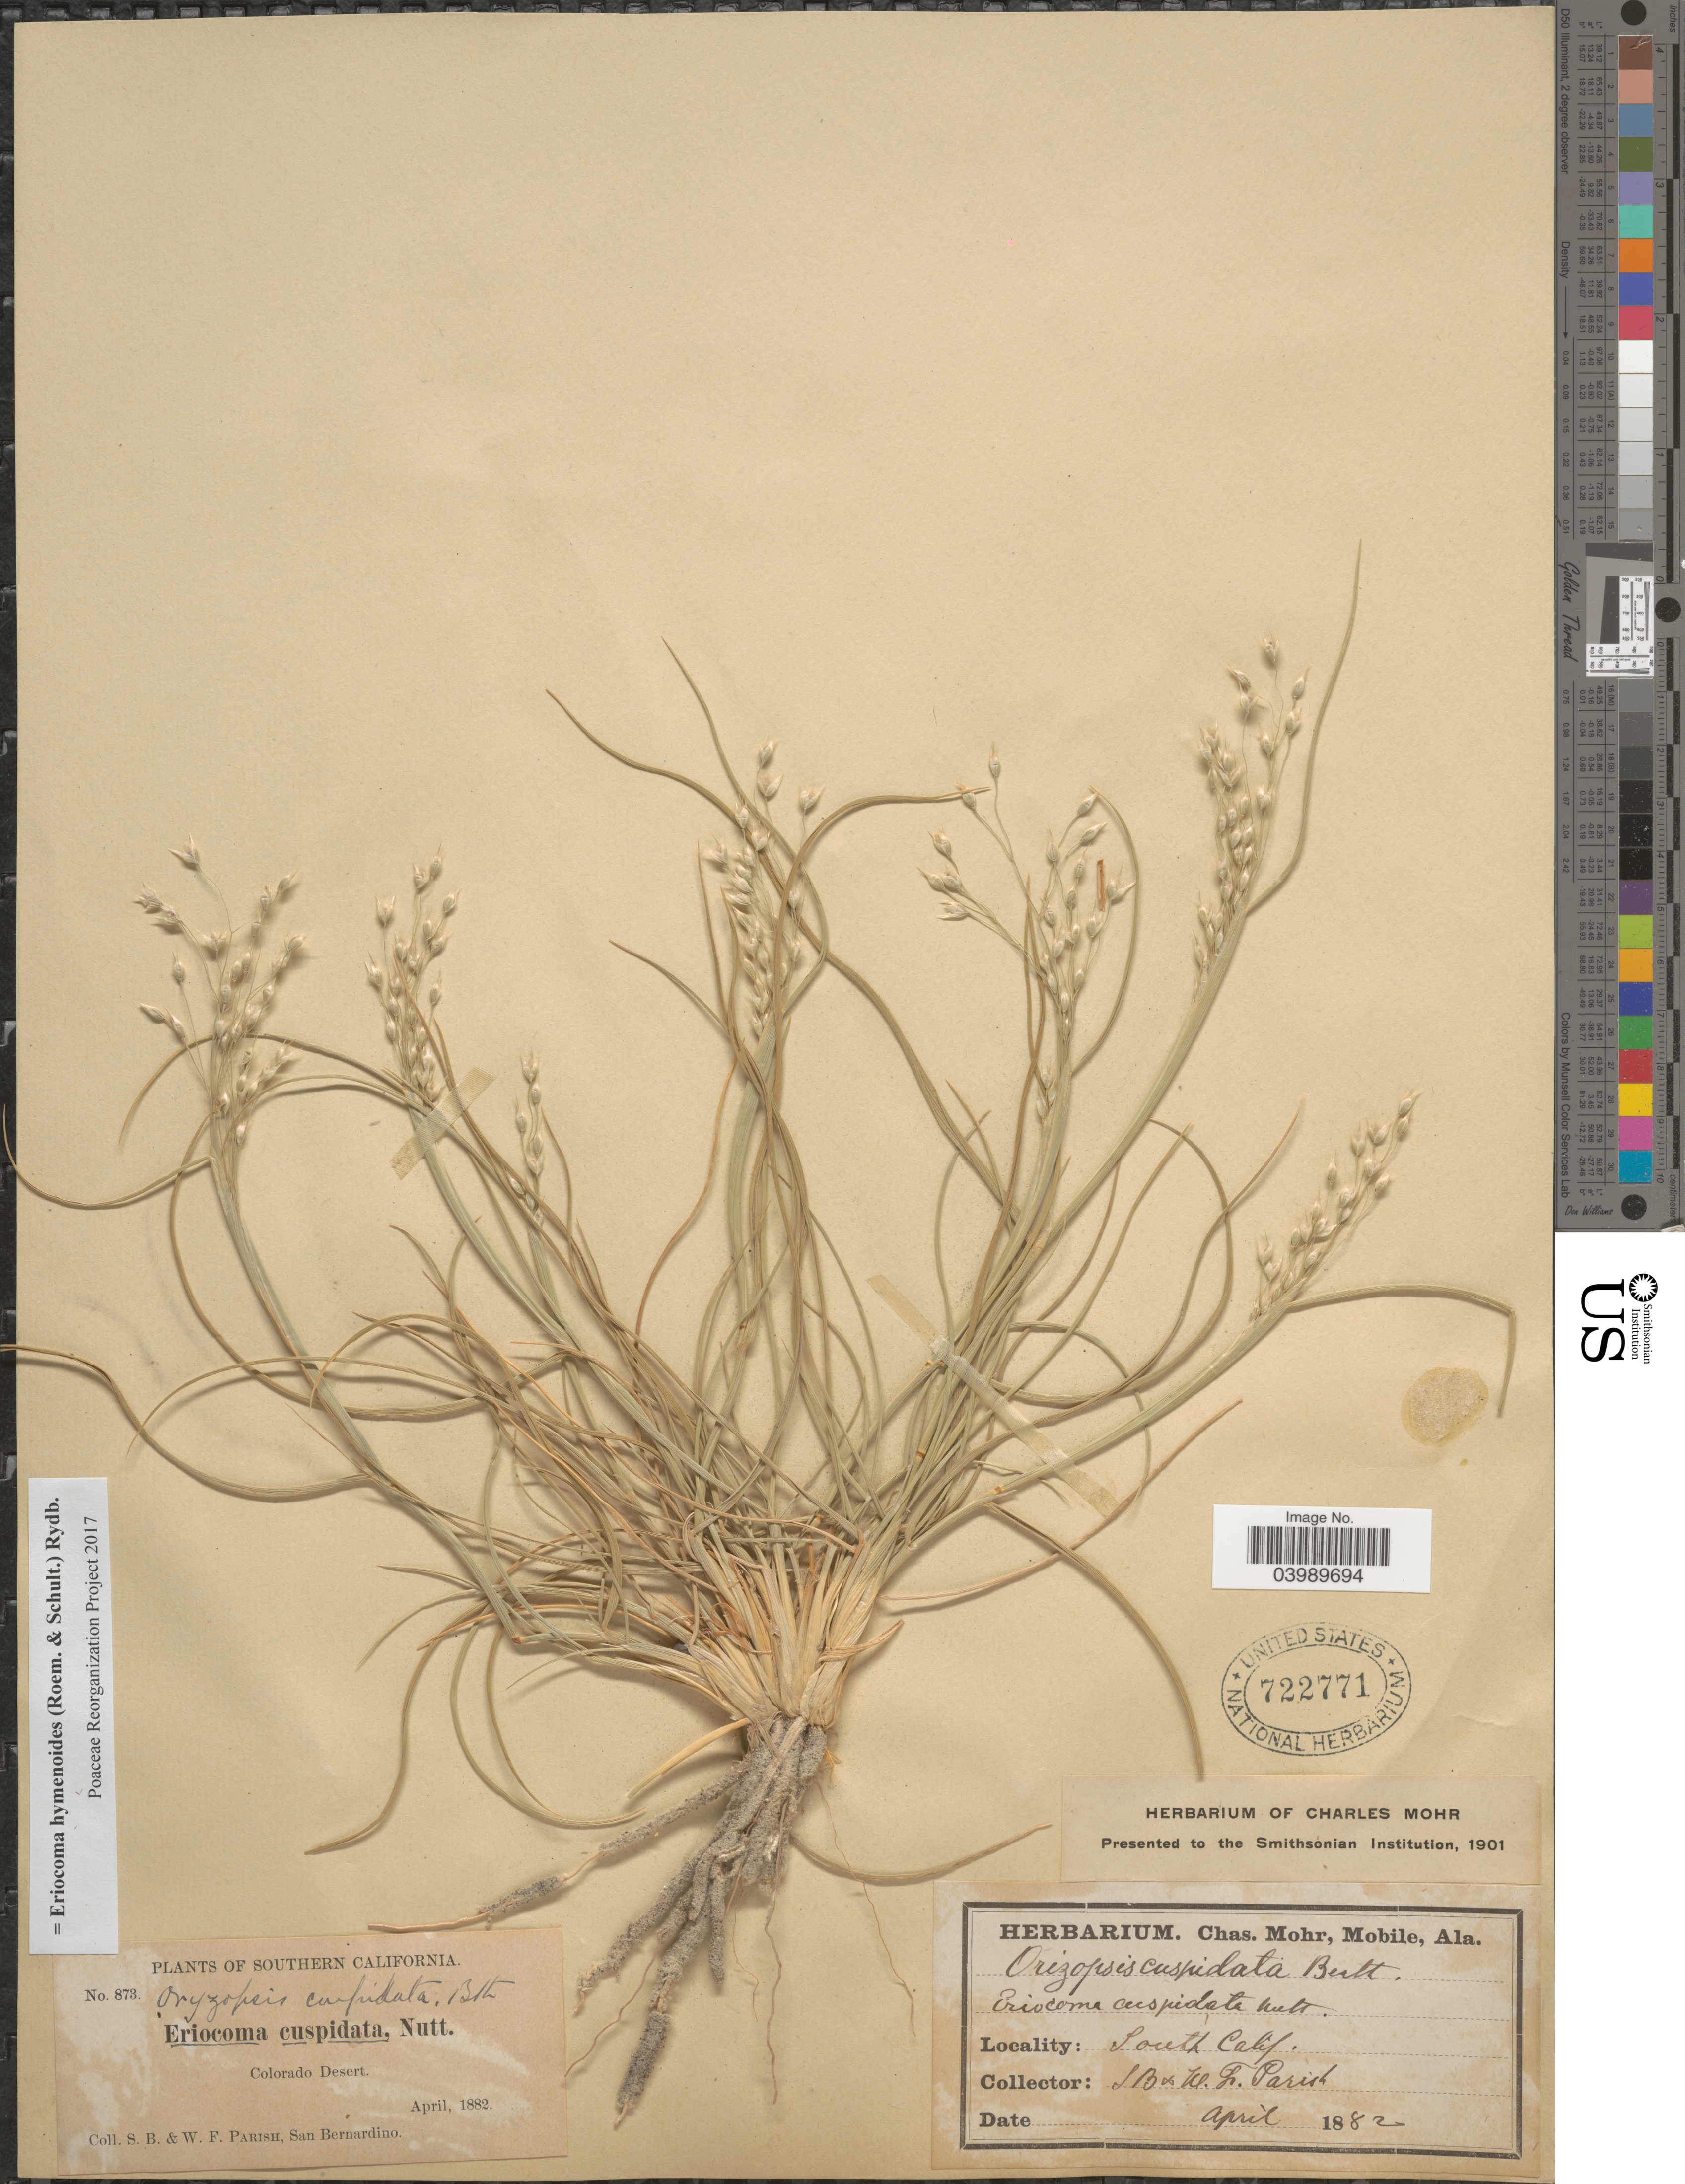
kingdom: Plantae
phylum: Tracheophyta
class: Liliopsida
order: Poales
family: Poaceae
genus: Eriocoma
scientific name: Eriocoma hymenoides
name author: (Roem. & Schult.) Rydb.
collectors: S. B. Parish & W. F. Parish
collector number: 873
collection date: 1882-04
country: United States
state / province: California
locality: Southern California. Colorado Desert.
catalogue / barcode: US 722771